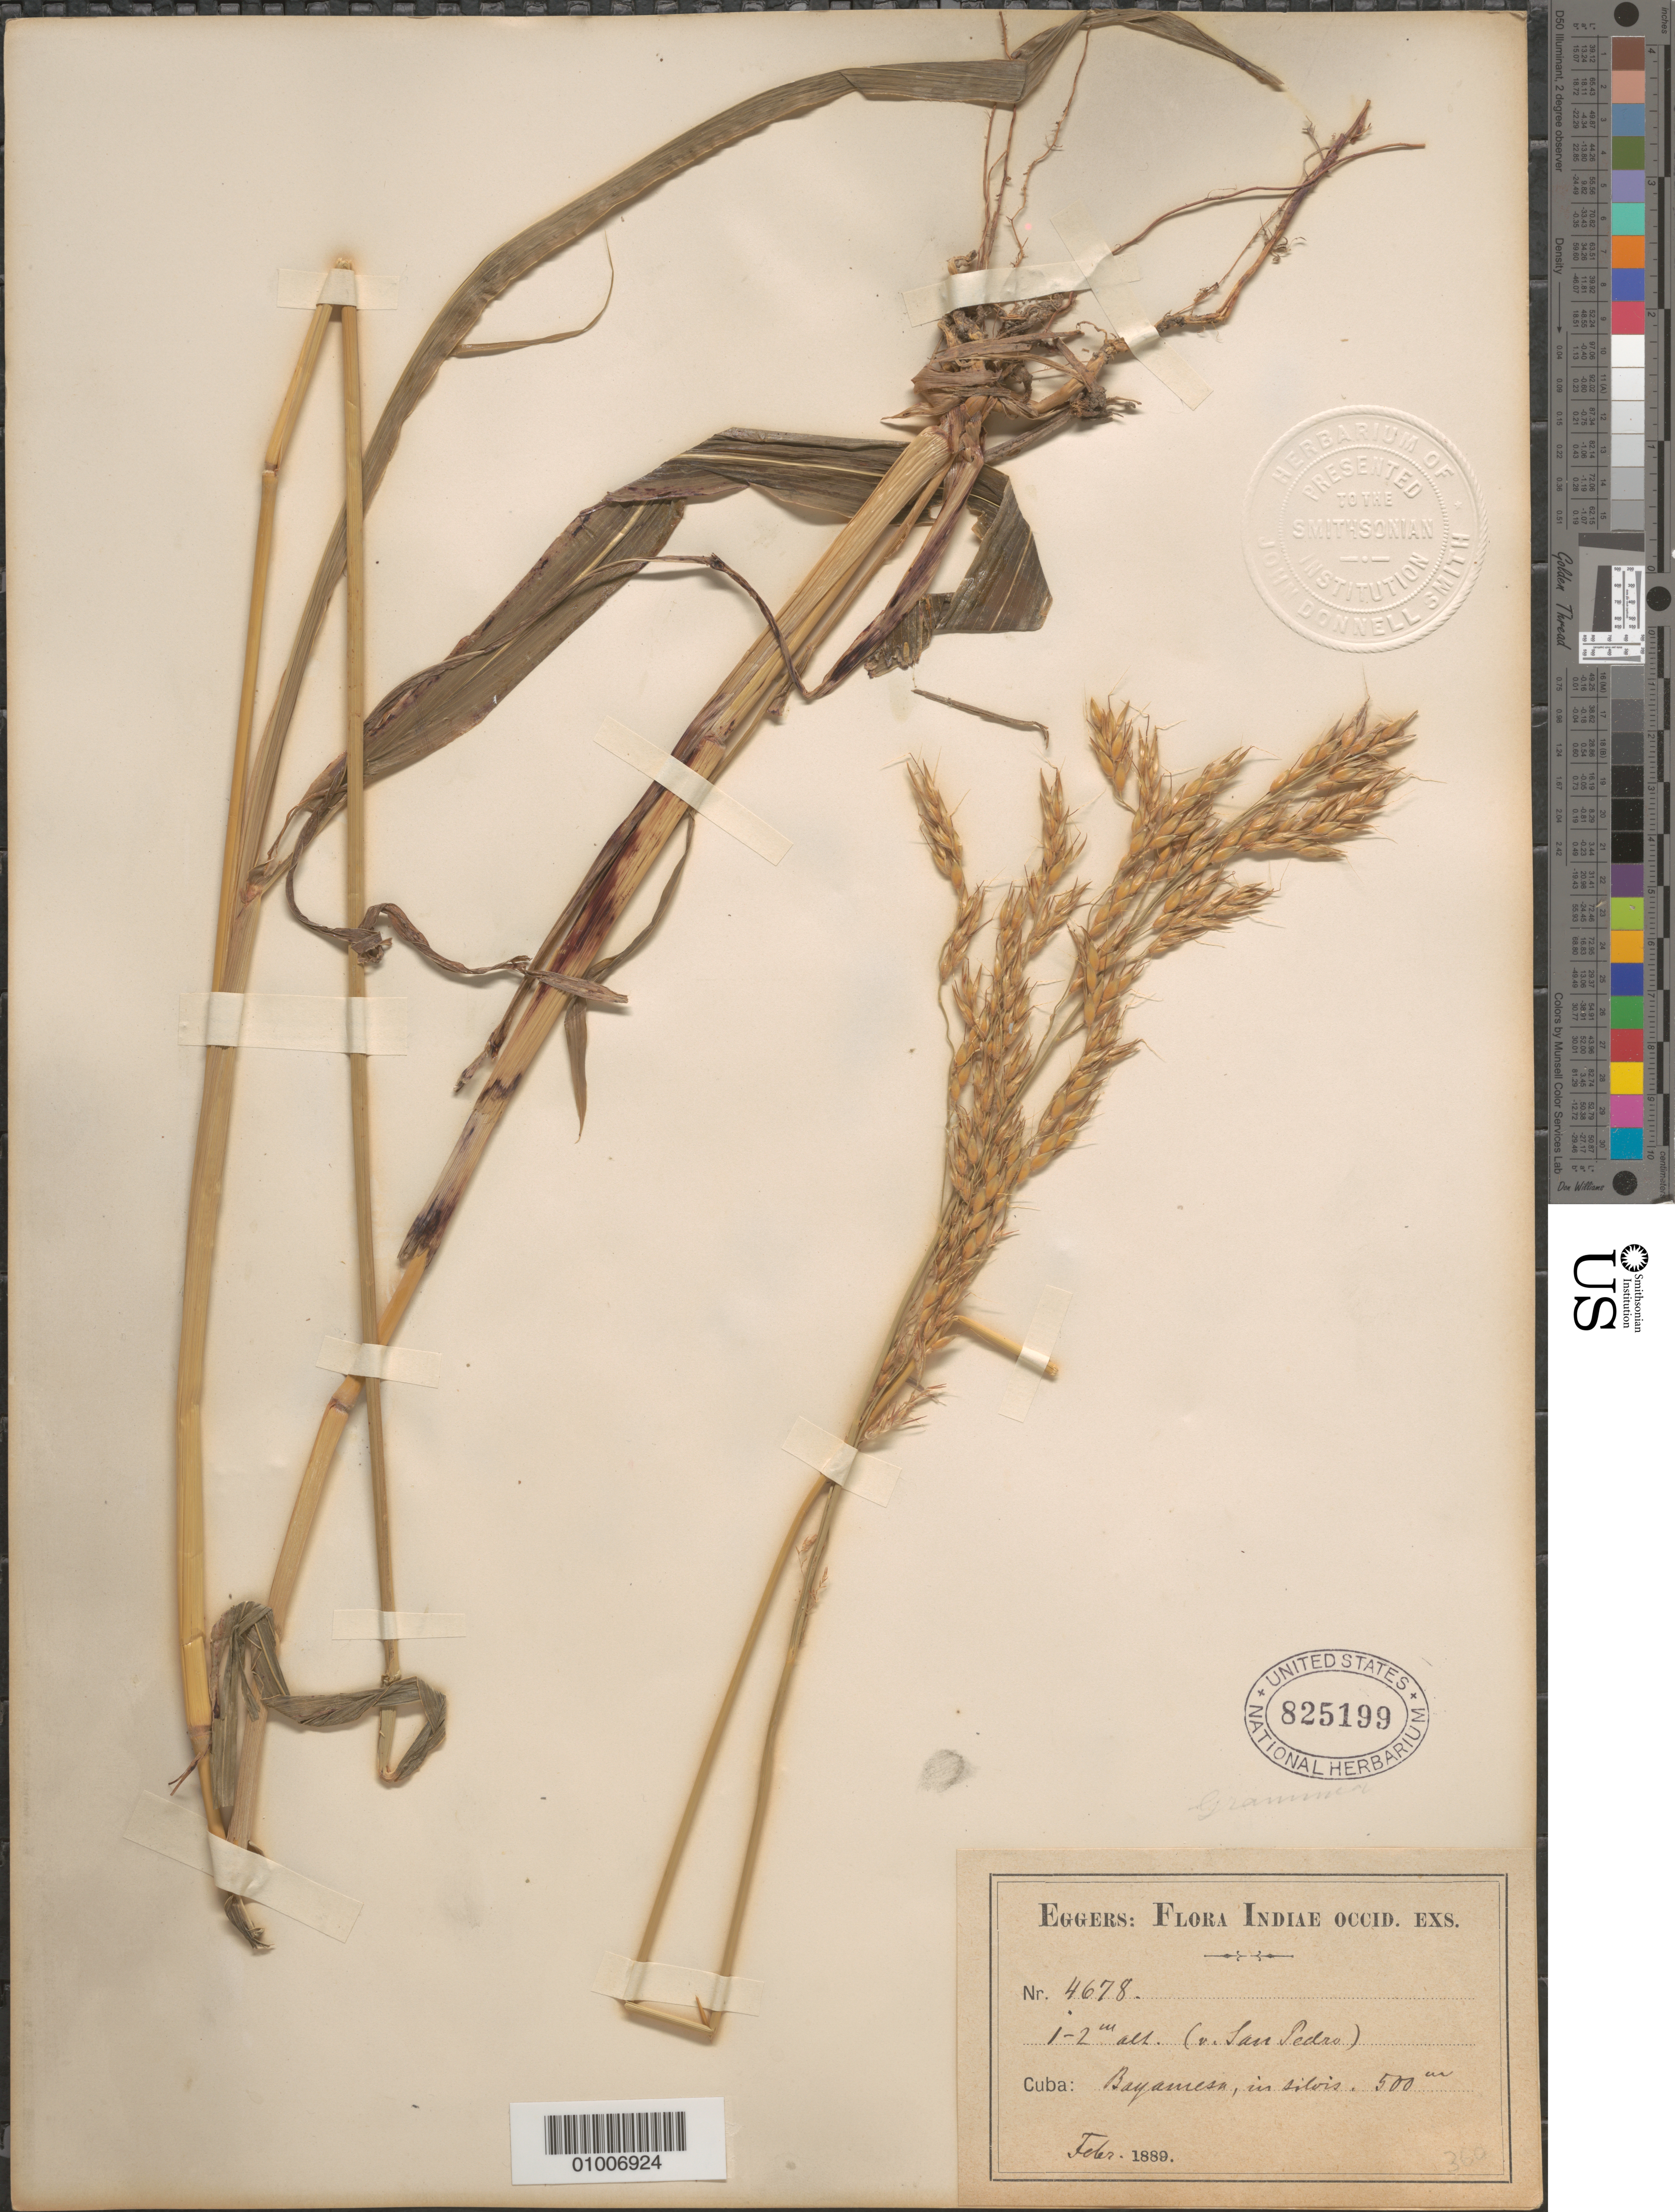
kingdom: Plantae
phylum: Tracheophyta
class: Liliopsida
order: Poales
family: Poaceae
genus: Sorghum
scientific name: Sorghum halepense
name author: (L.) Pers.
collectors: H. F. A. von Eggers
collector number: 4678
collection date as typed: Feb 1889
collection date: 1889-02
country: Cuba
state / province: Granma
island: Cuba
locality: Bayamesa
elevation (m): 500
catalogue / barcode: US 825199